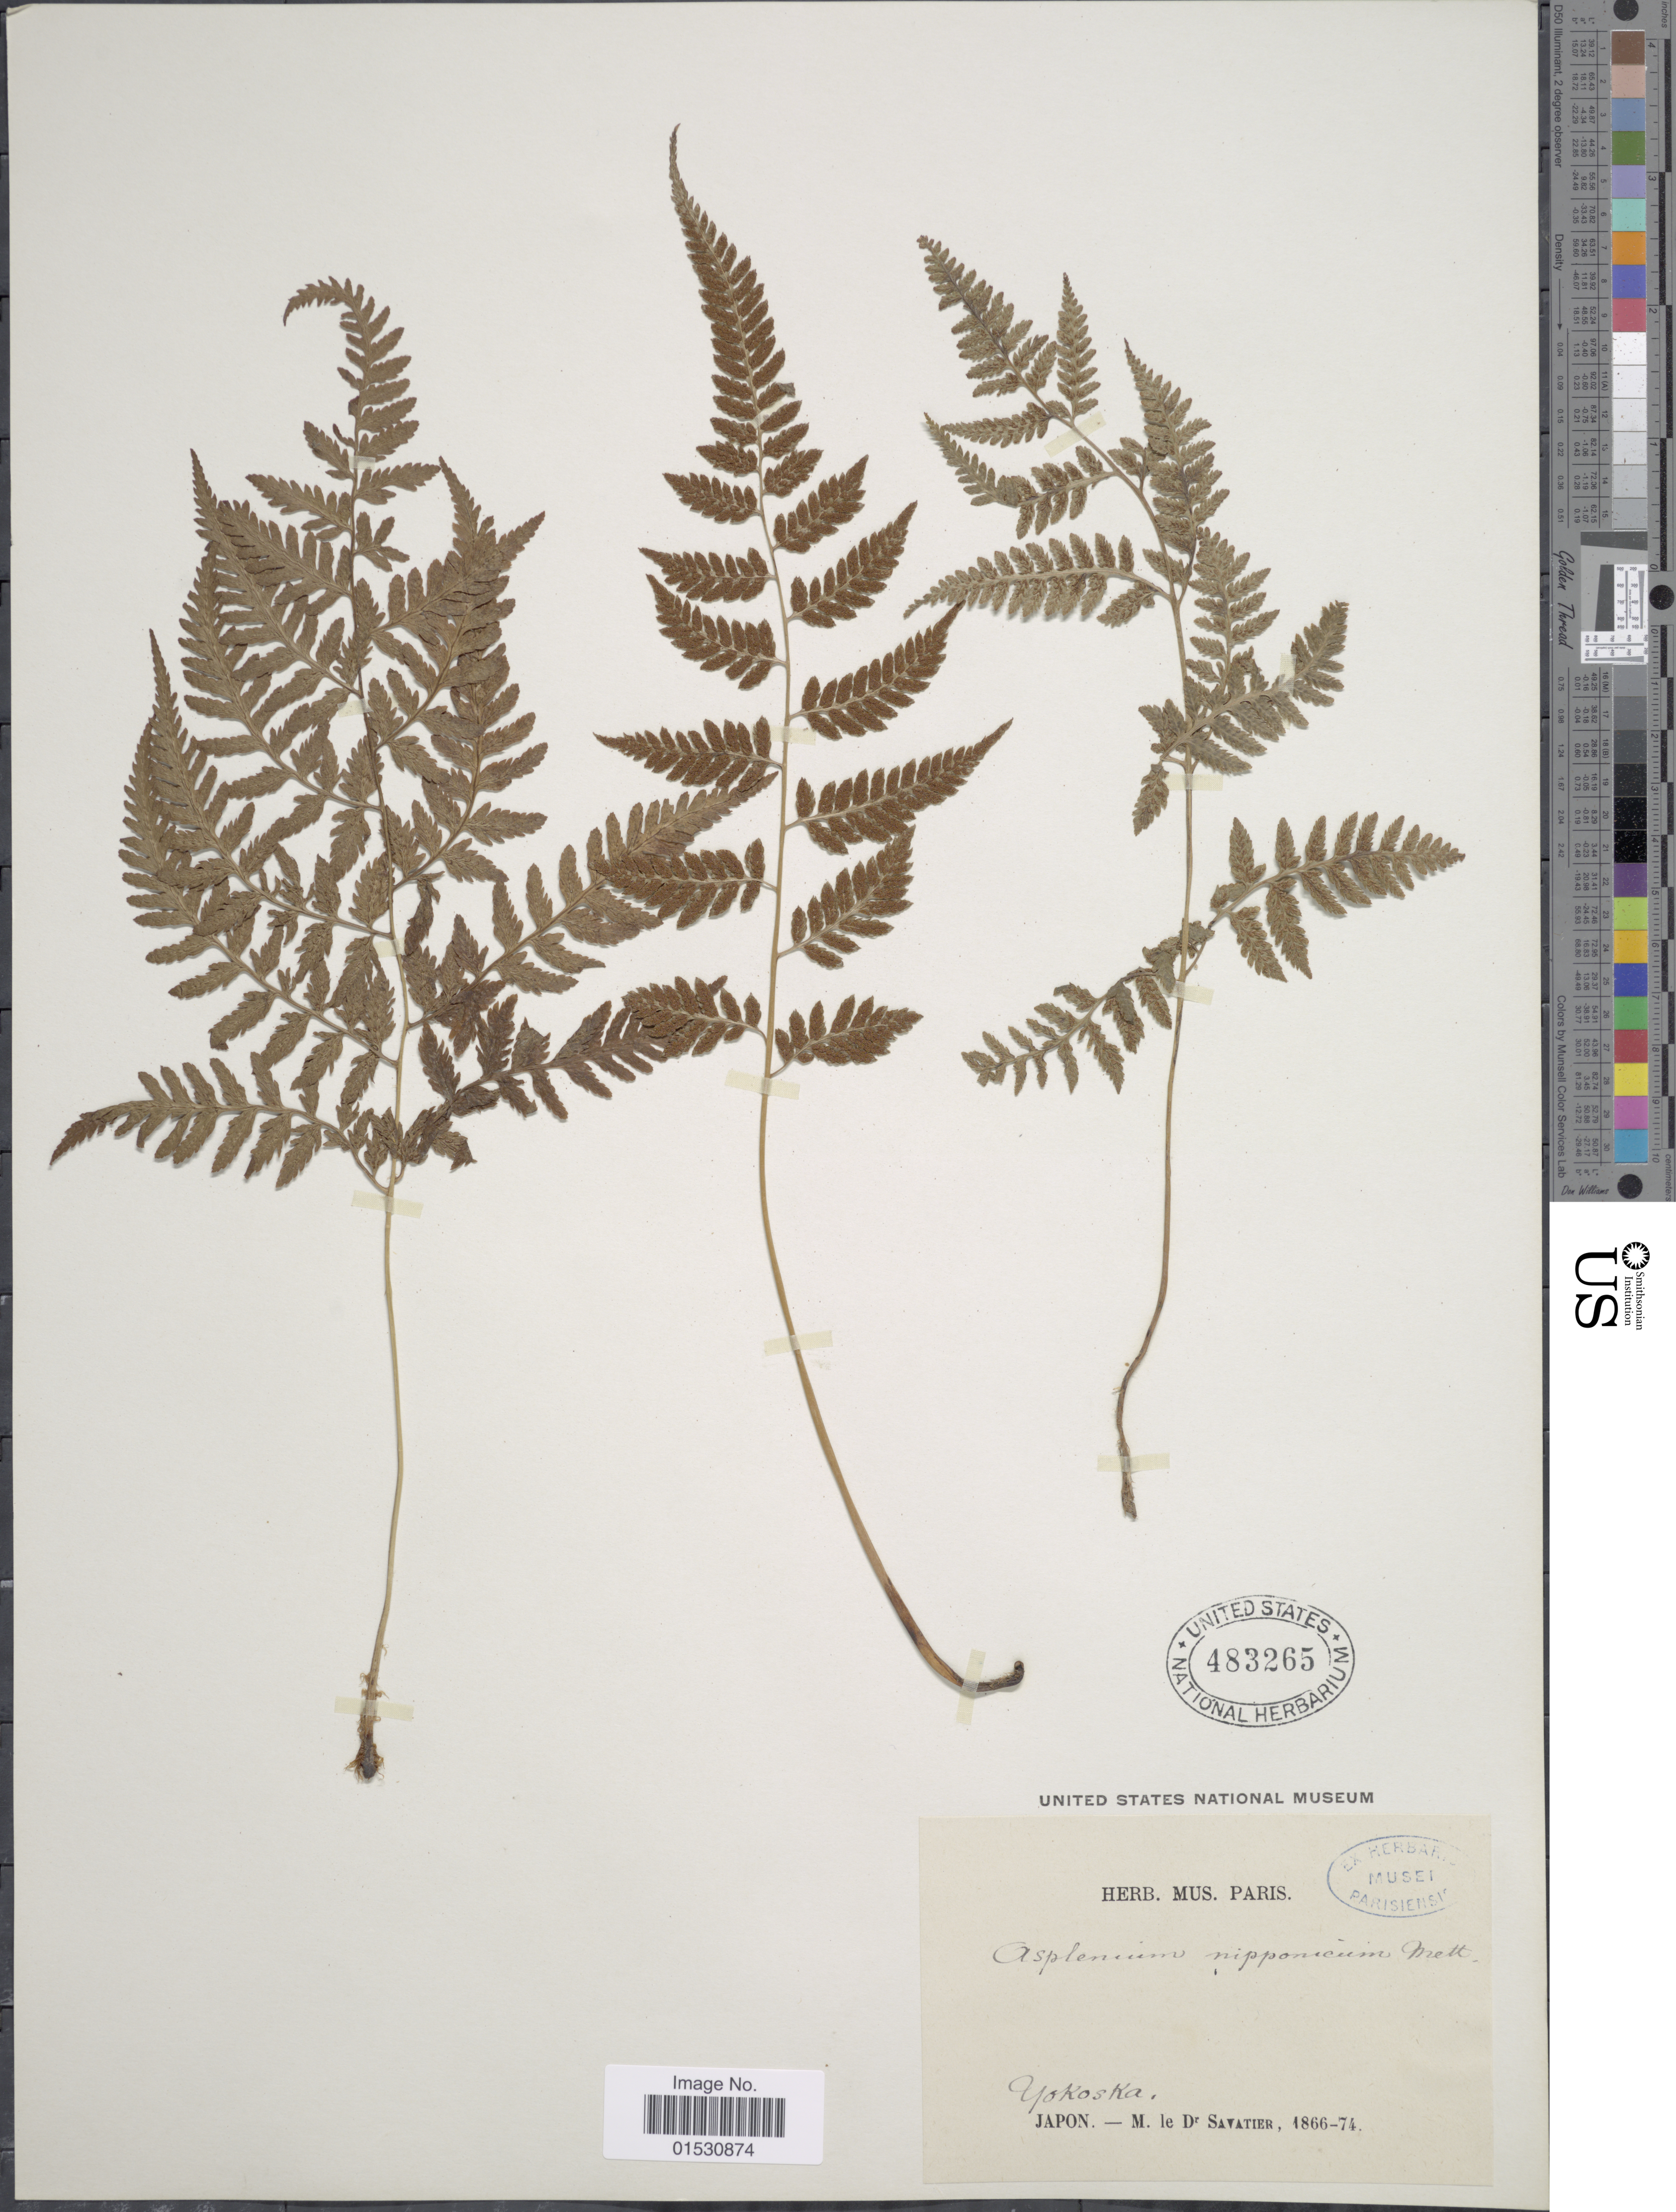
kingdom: Plantae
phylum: Tracheophyta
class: Polypodiopsida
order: Polypodiales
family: Athyriaceae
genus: Athyrium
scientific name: Athyrium nipponicum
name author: (Mett.) Hance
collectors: Savatier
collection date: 1866/1874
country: Japan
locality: Yojoska. Japon.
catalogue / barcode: US 483265